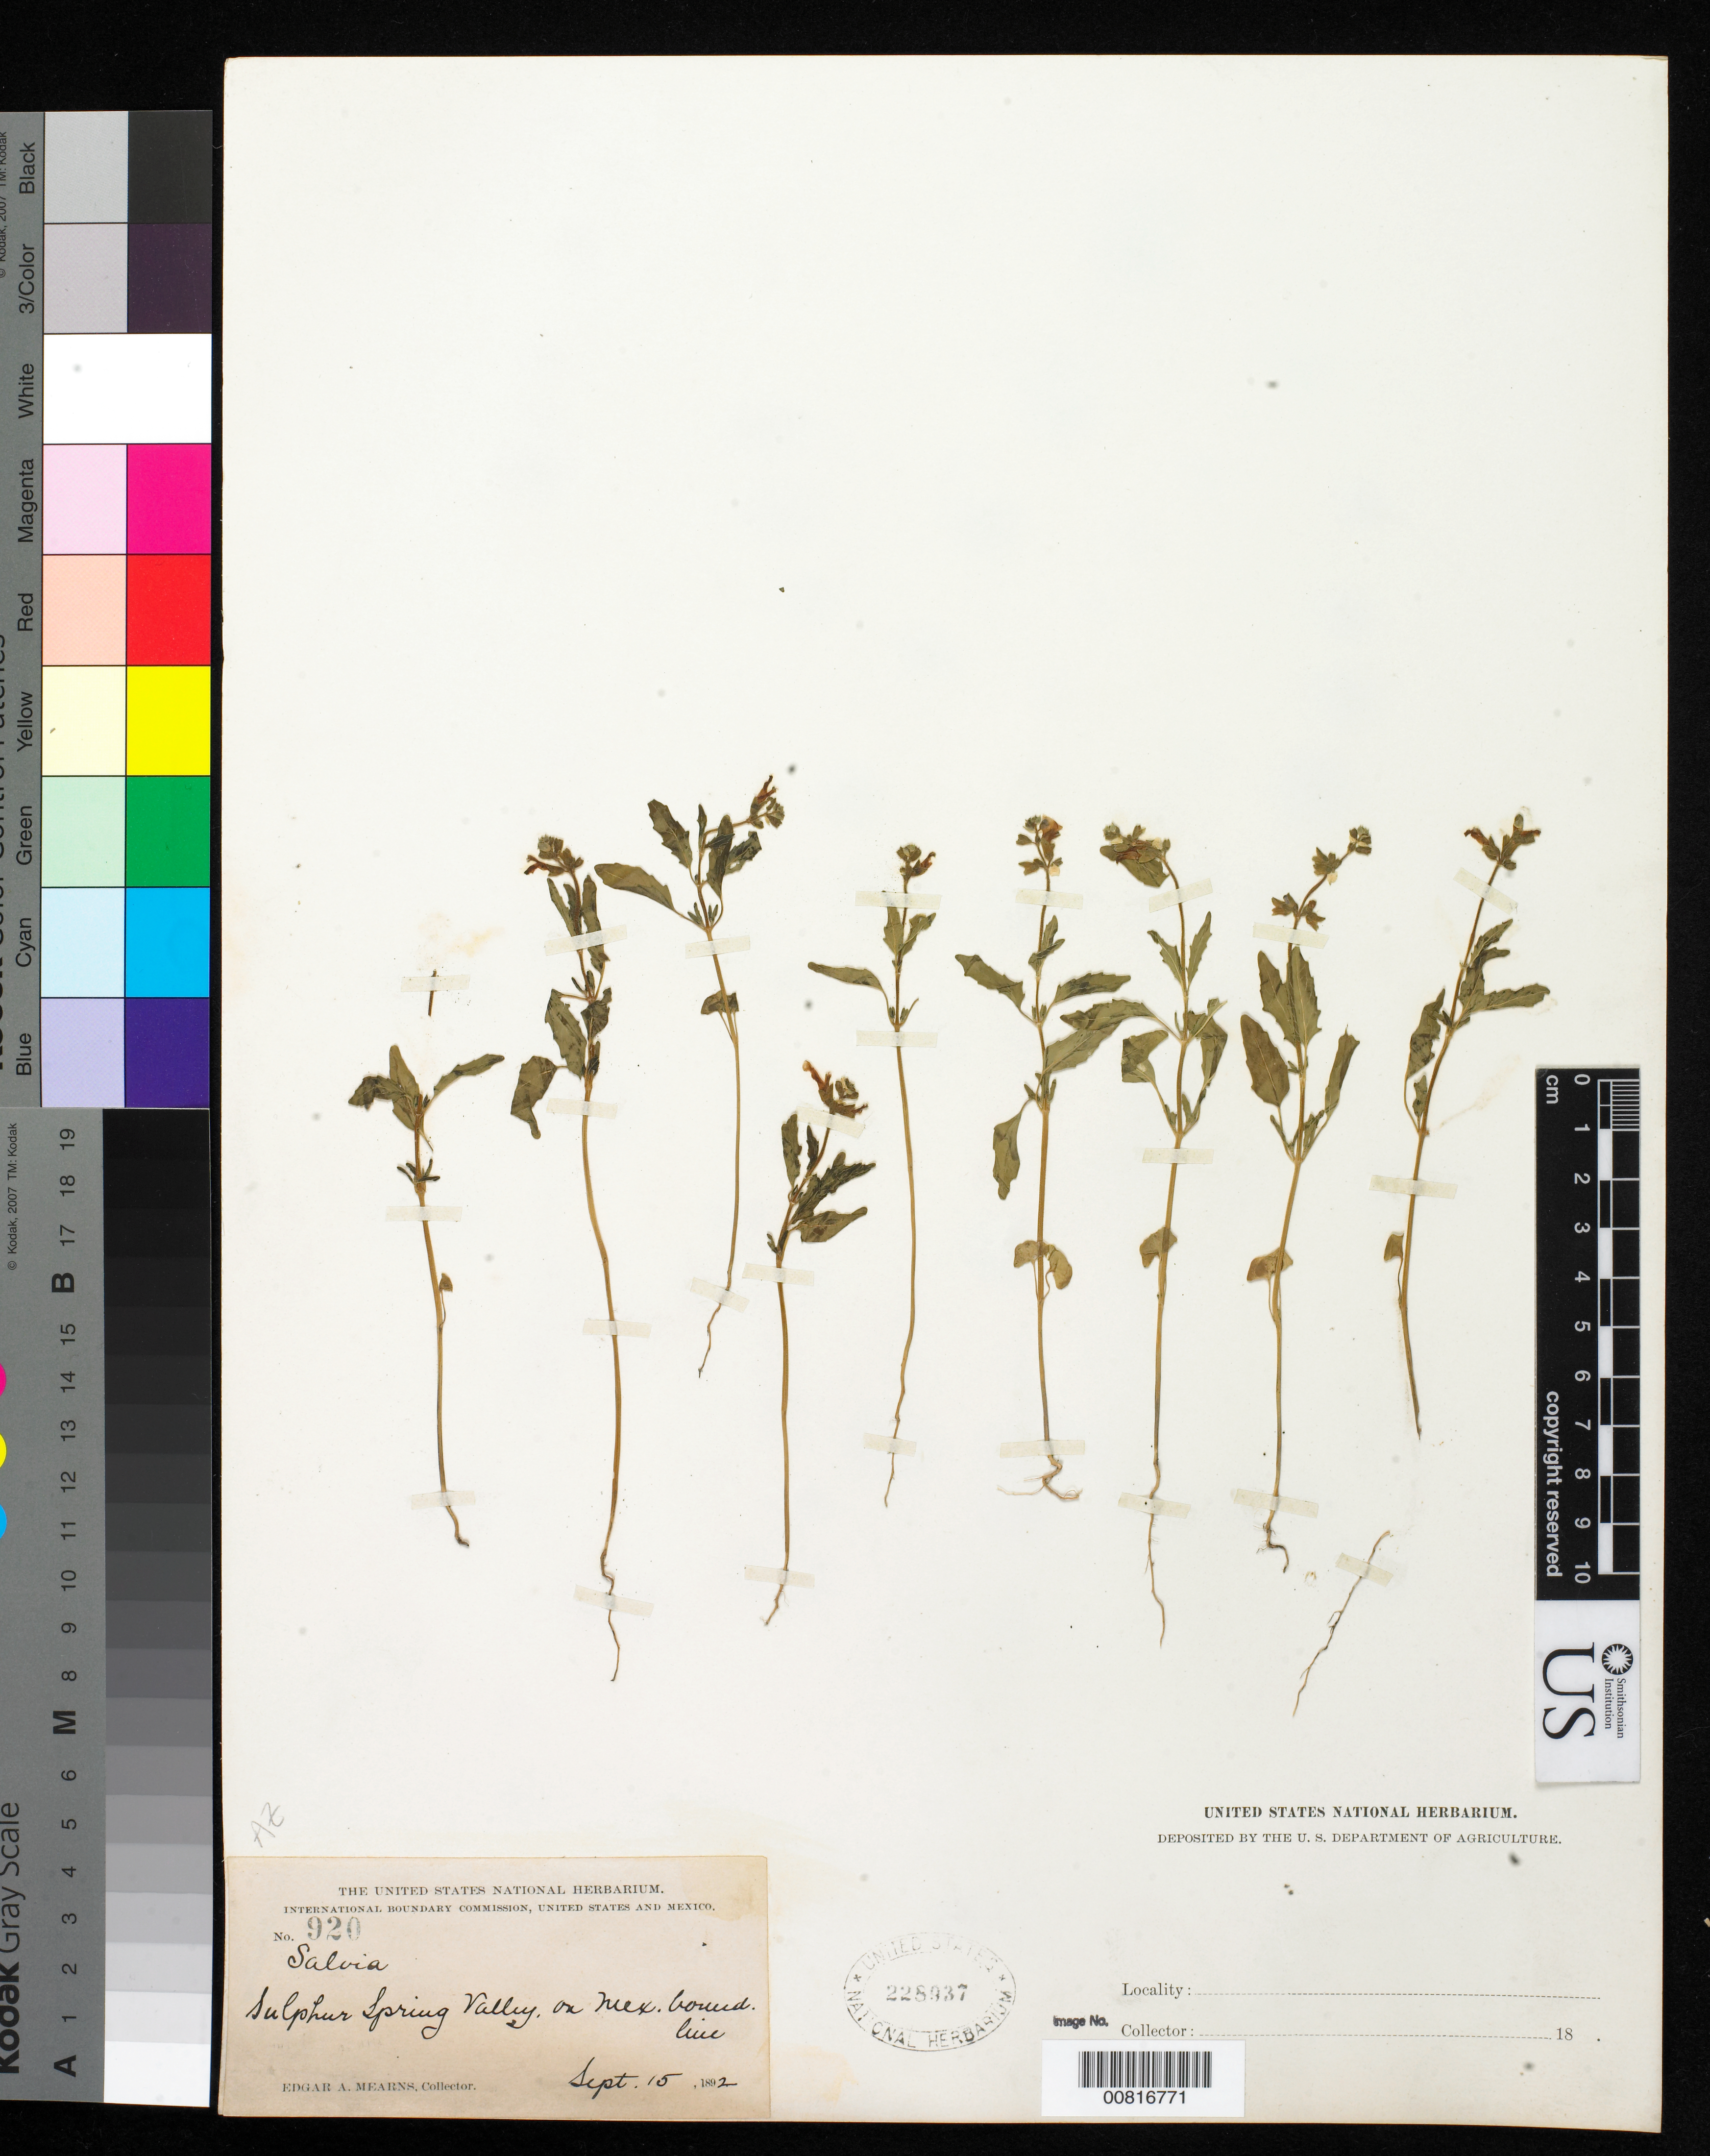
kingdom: Plantae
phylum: Tracheophyta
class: Magnoliopsida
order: Lamiales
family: Lamiaceae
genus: Salvia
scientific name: Salvia subincisa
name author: Benth.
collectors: E. A. Mearns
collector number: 920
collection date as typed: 15 Sep 1892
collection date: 1892-09-15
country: United States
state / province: Arizona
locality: Sulphur Spring Valley, on Mexican Boundary Line.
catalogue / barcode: US 228937